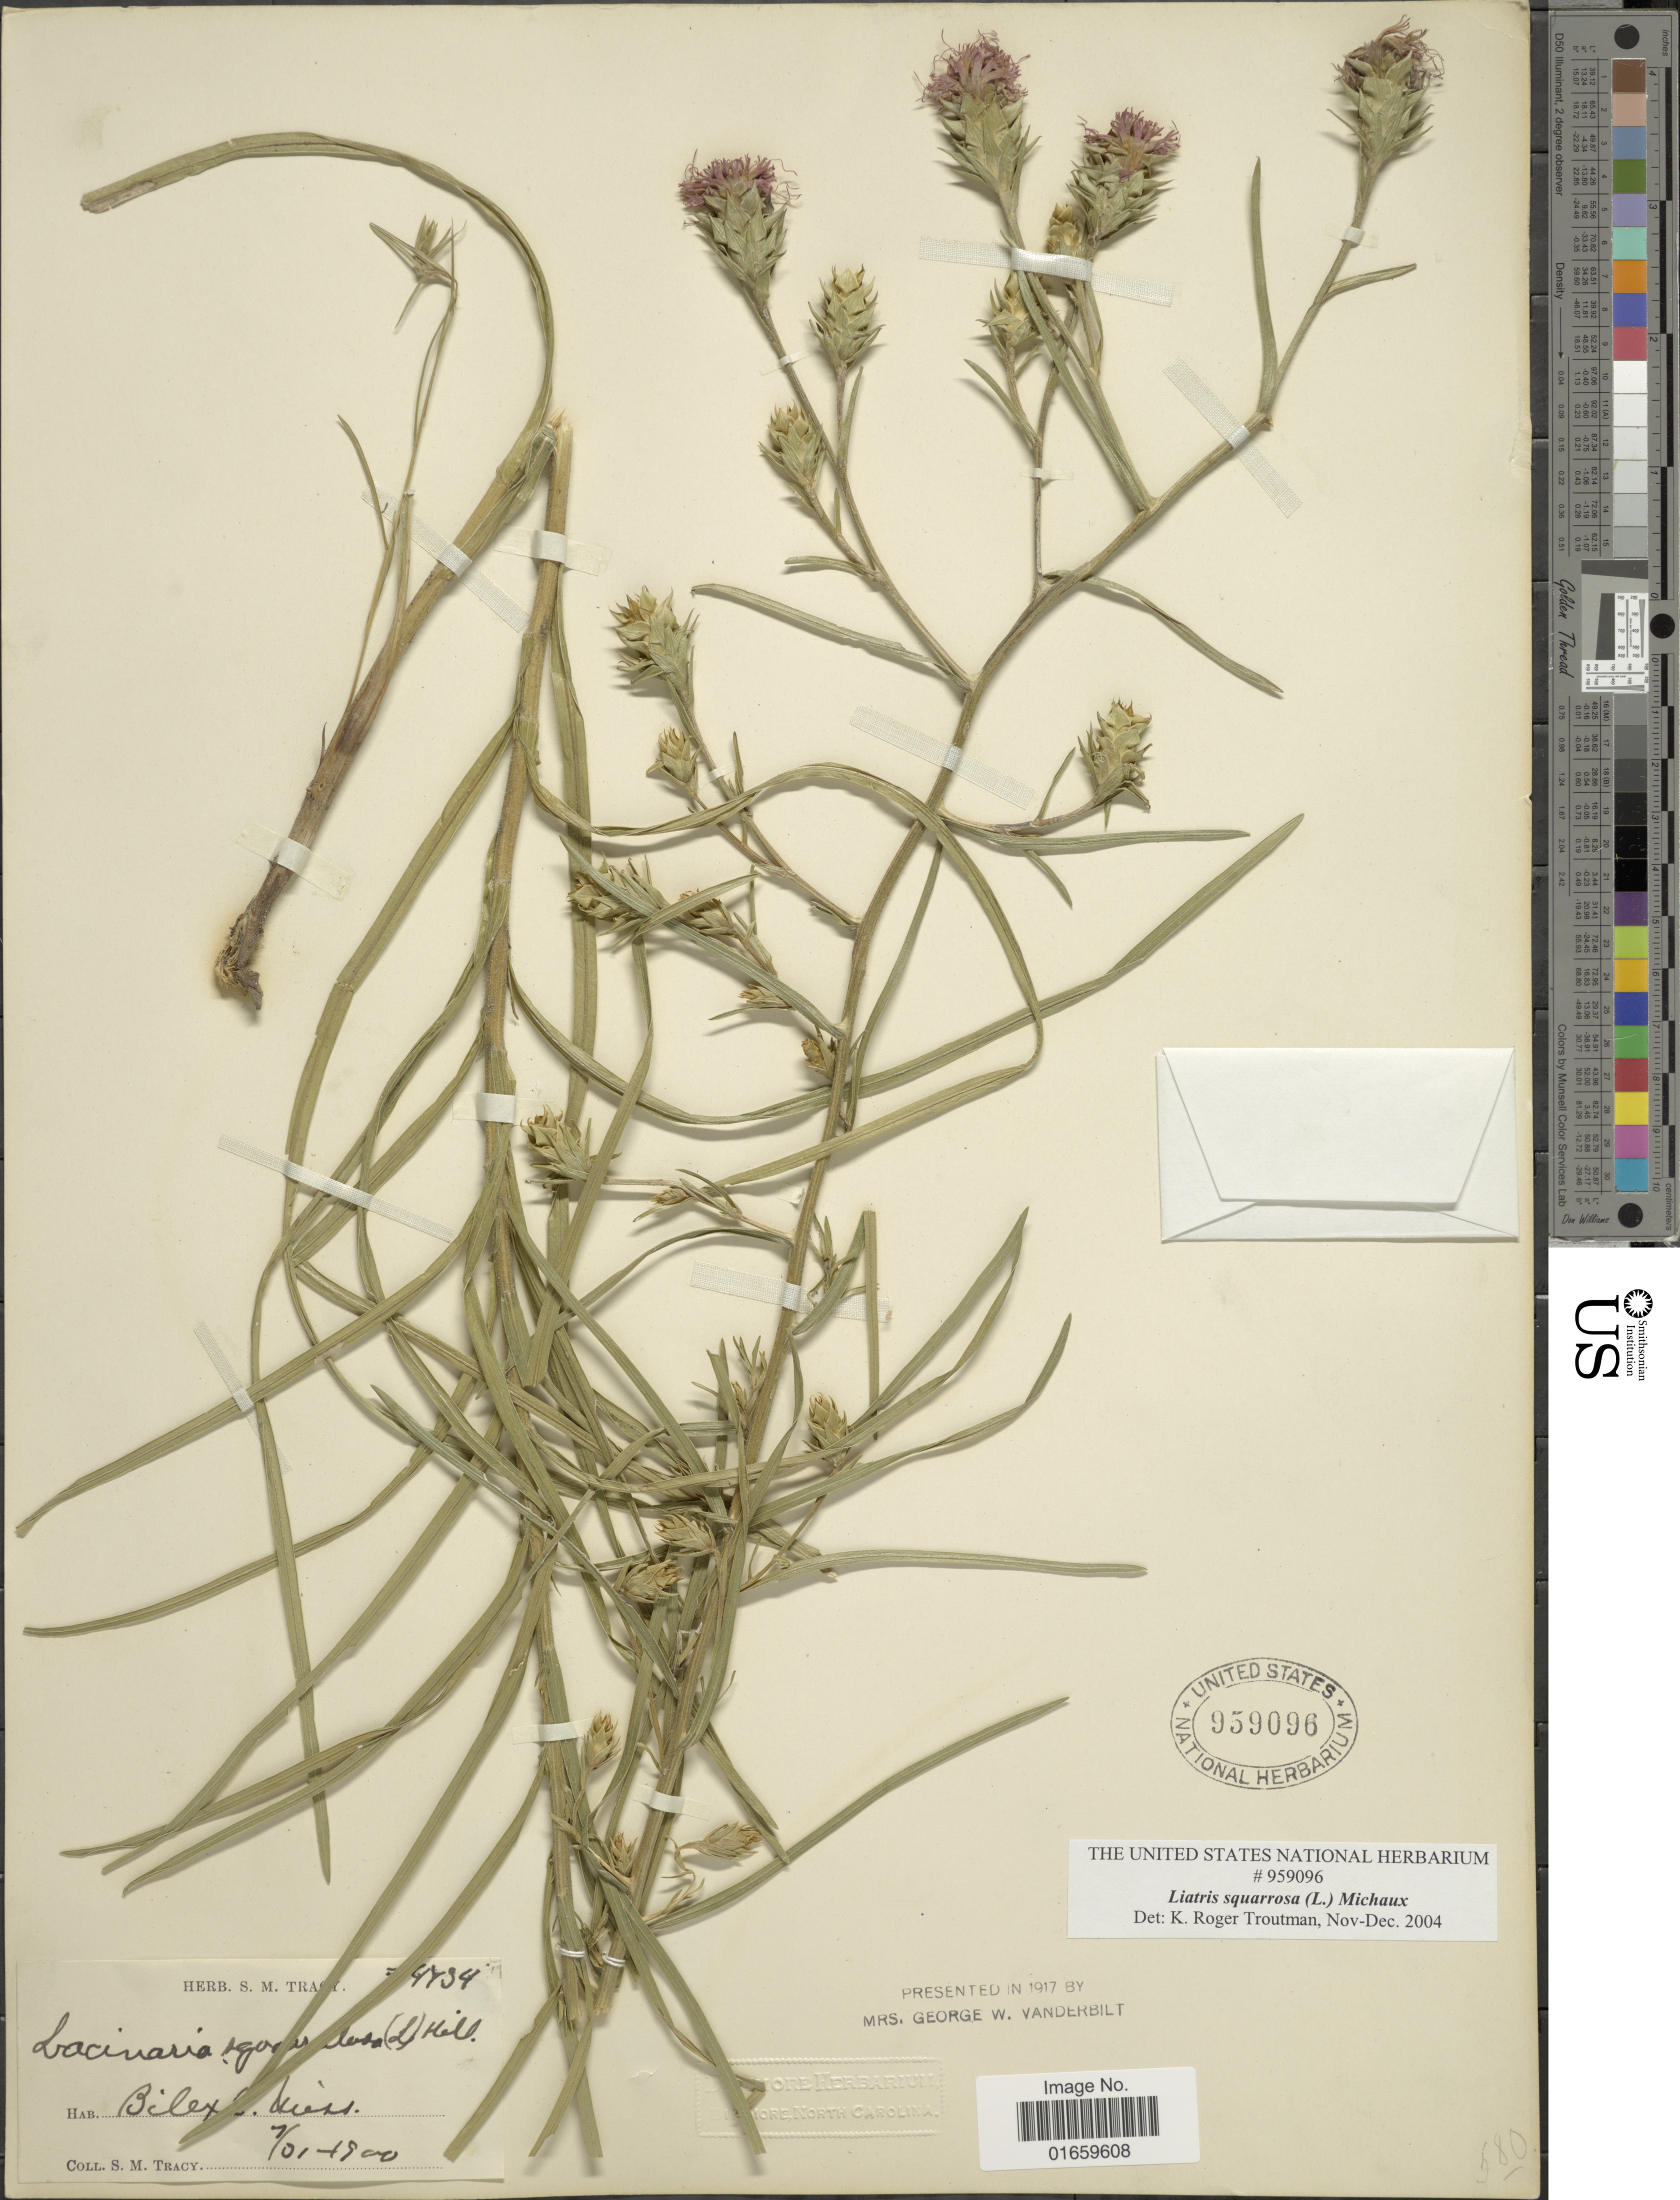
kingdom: Plantae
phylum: Tracheophyta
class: Magnoliopsida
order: Asterales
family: Asteraceae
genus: Liatris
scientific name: Liatris squarrosa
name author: (L.) Michx.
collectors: S. M. Tracy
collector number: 4734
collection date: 1900-07-01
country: United States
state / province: Mississippi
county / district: Harrison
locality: Biloxi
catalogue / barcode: US 959096